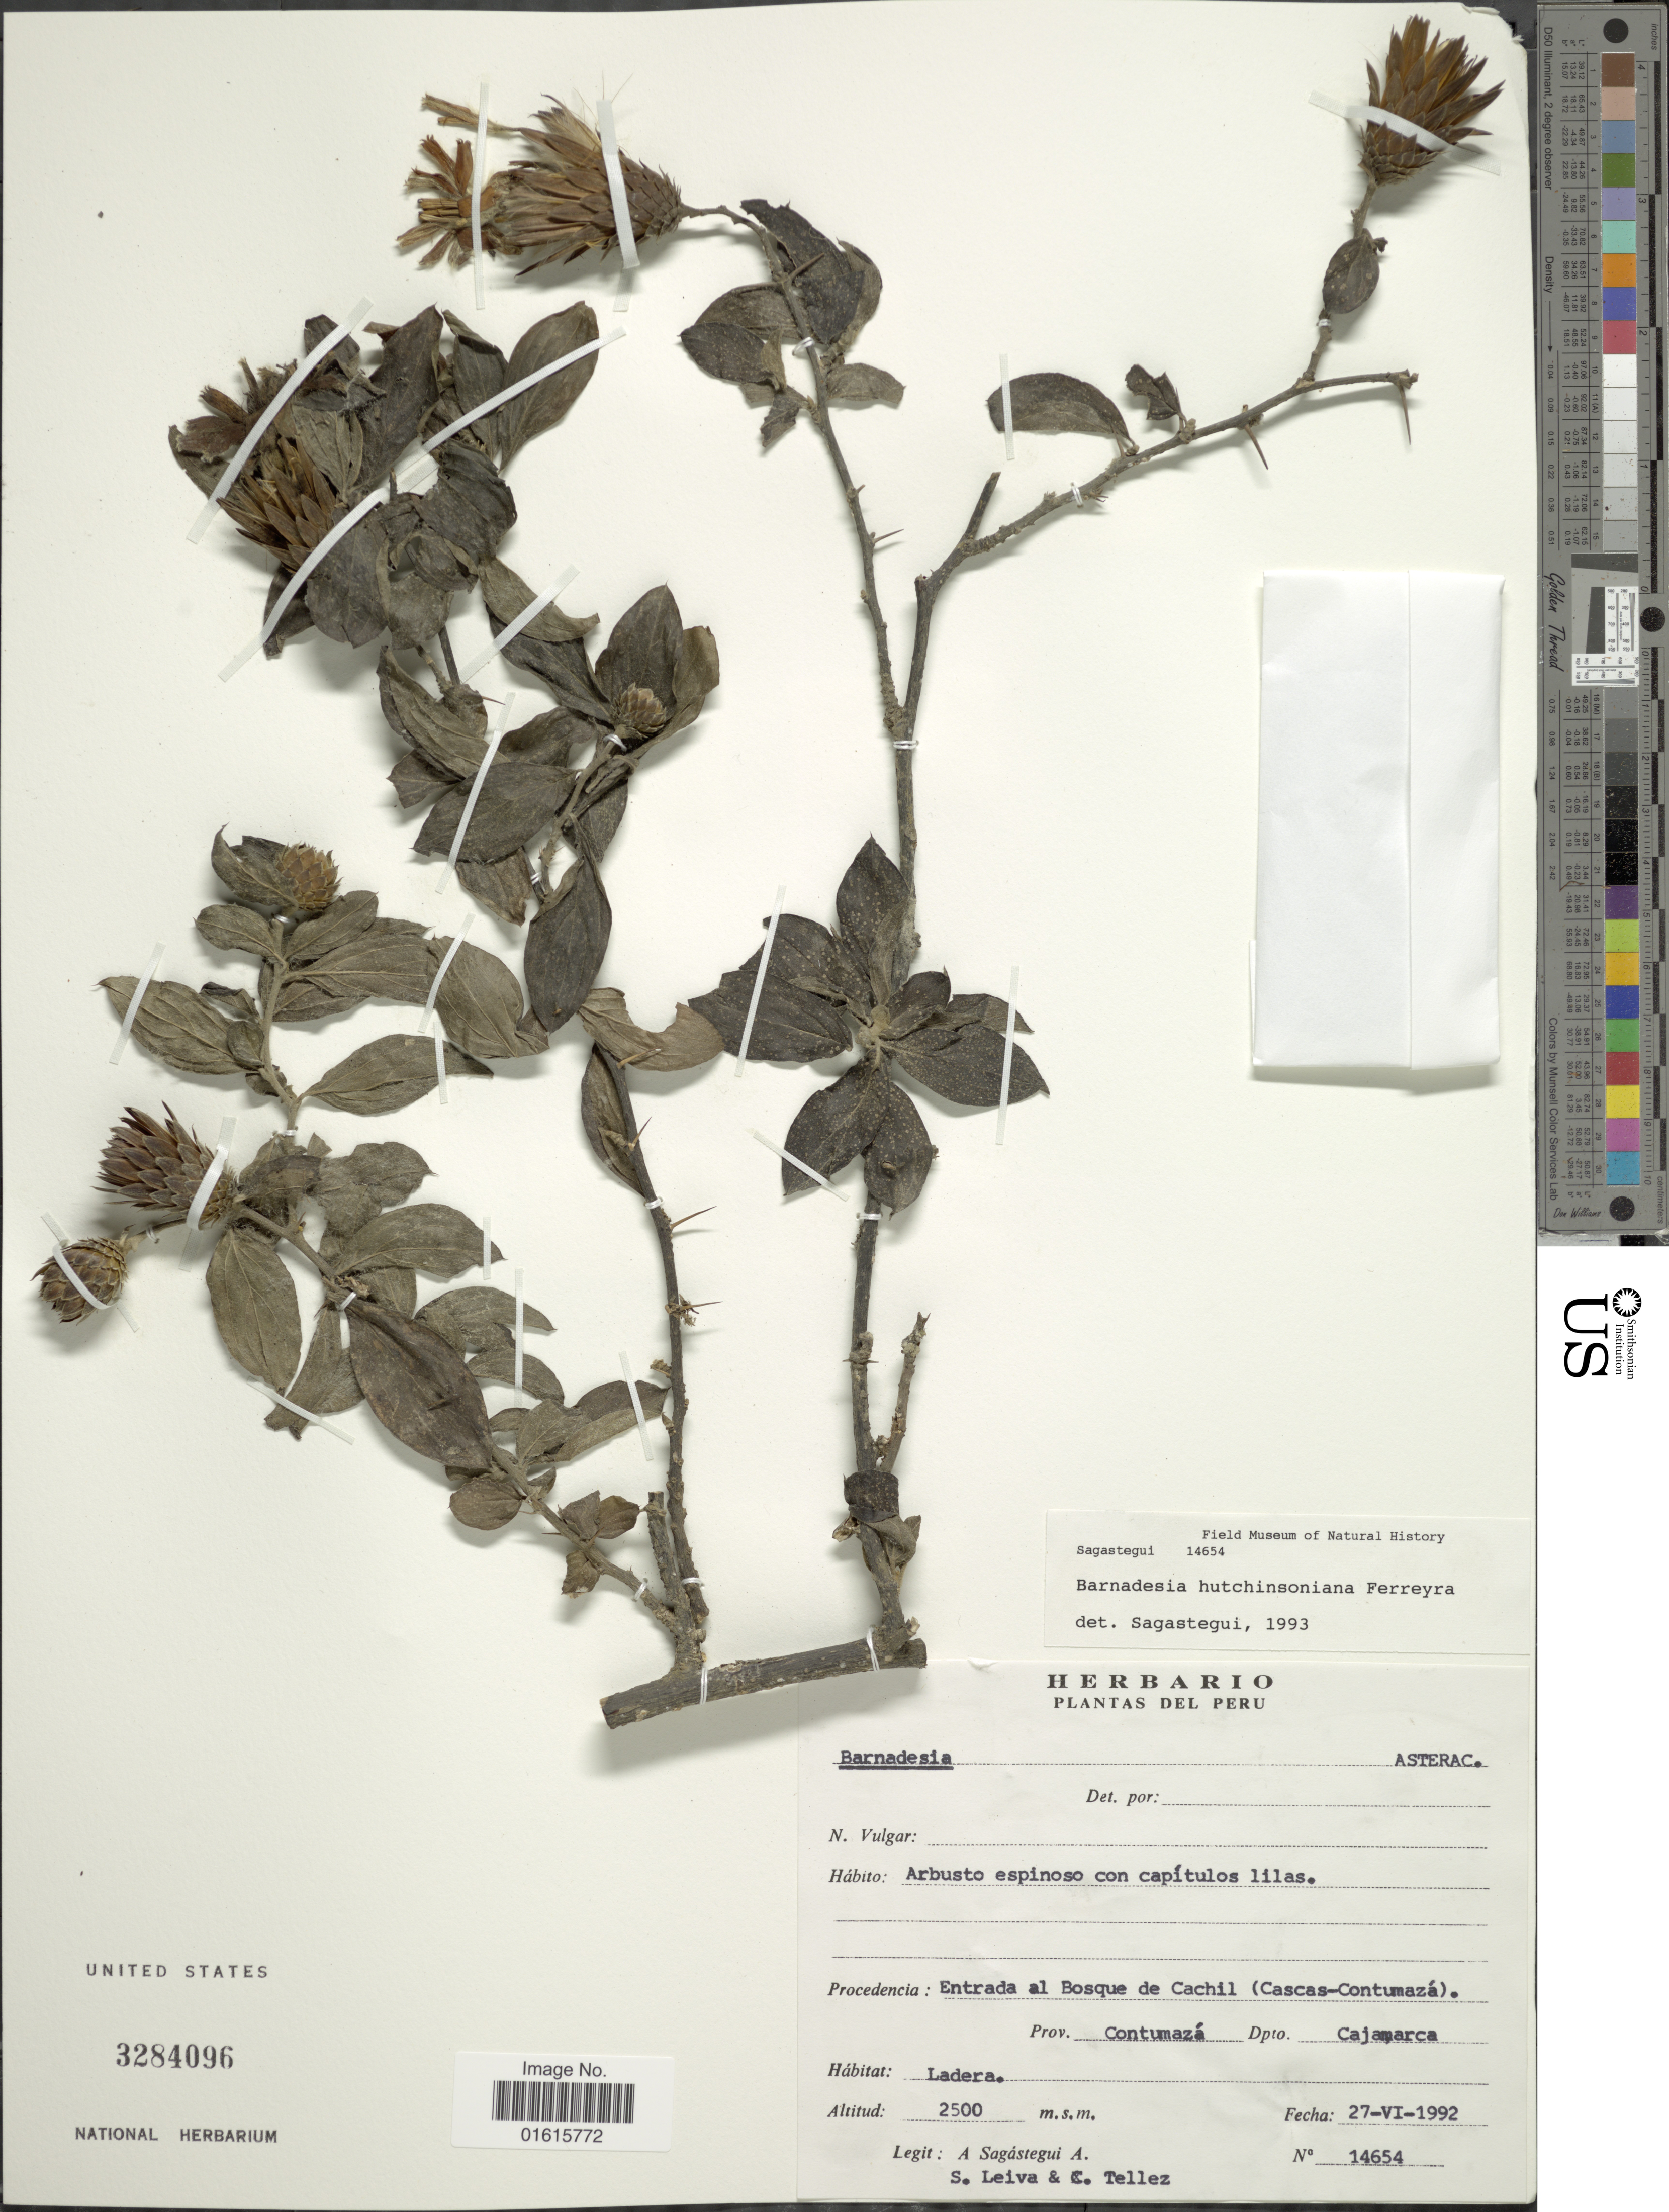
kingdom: Plantae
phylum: Tracheophyta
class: Magnoliopsida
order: Asterales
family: Asteraceae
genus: Barnadesia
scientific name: Barnadesia lehmannii var. lehmannii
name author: Hieron.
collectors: A. Sagástegui A., S. Leiva & C. Téllez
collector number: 14654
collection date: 1992-06-27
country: Peru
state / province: Cajamarca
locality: Procedencia: Entrada al Bosque de Cachil (Cascas-Contumaza) Prov. Contumaza, Ladera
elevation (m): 2500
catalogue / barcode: US 3284096